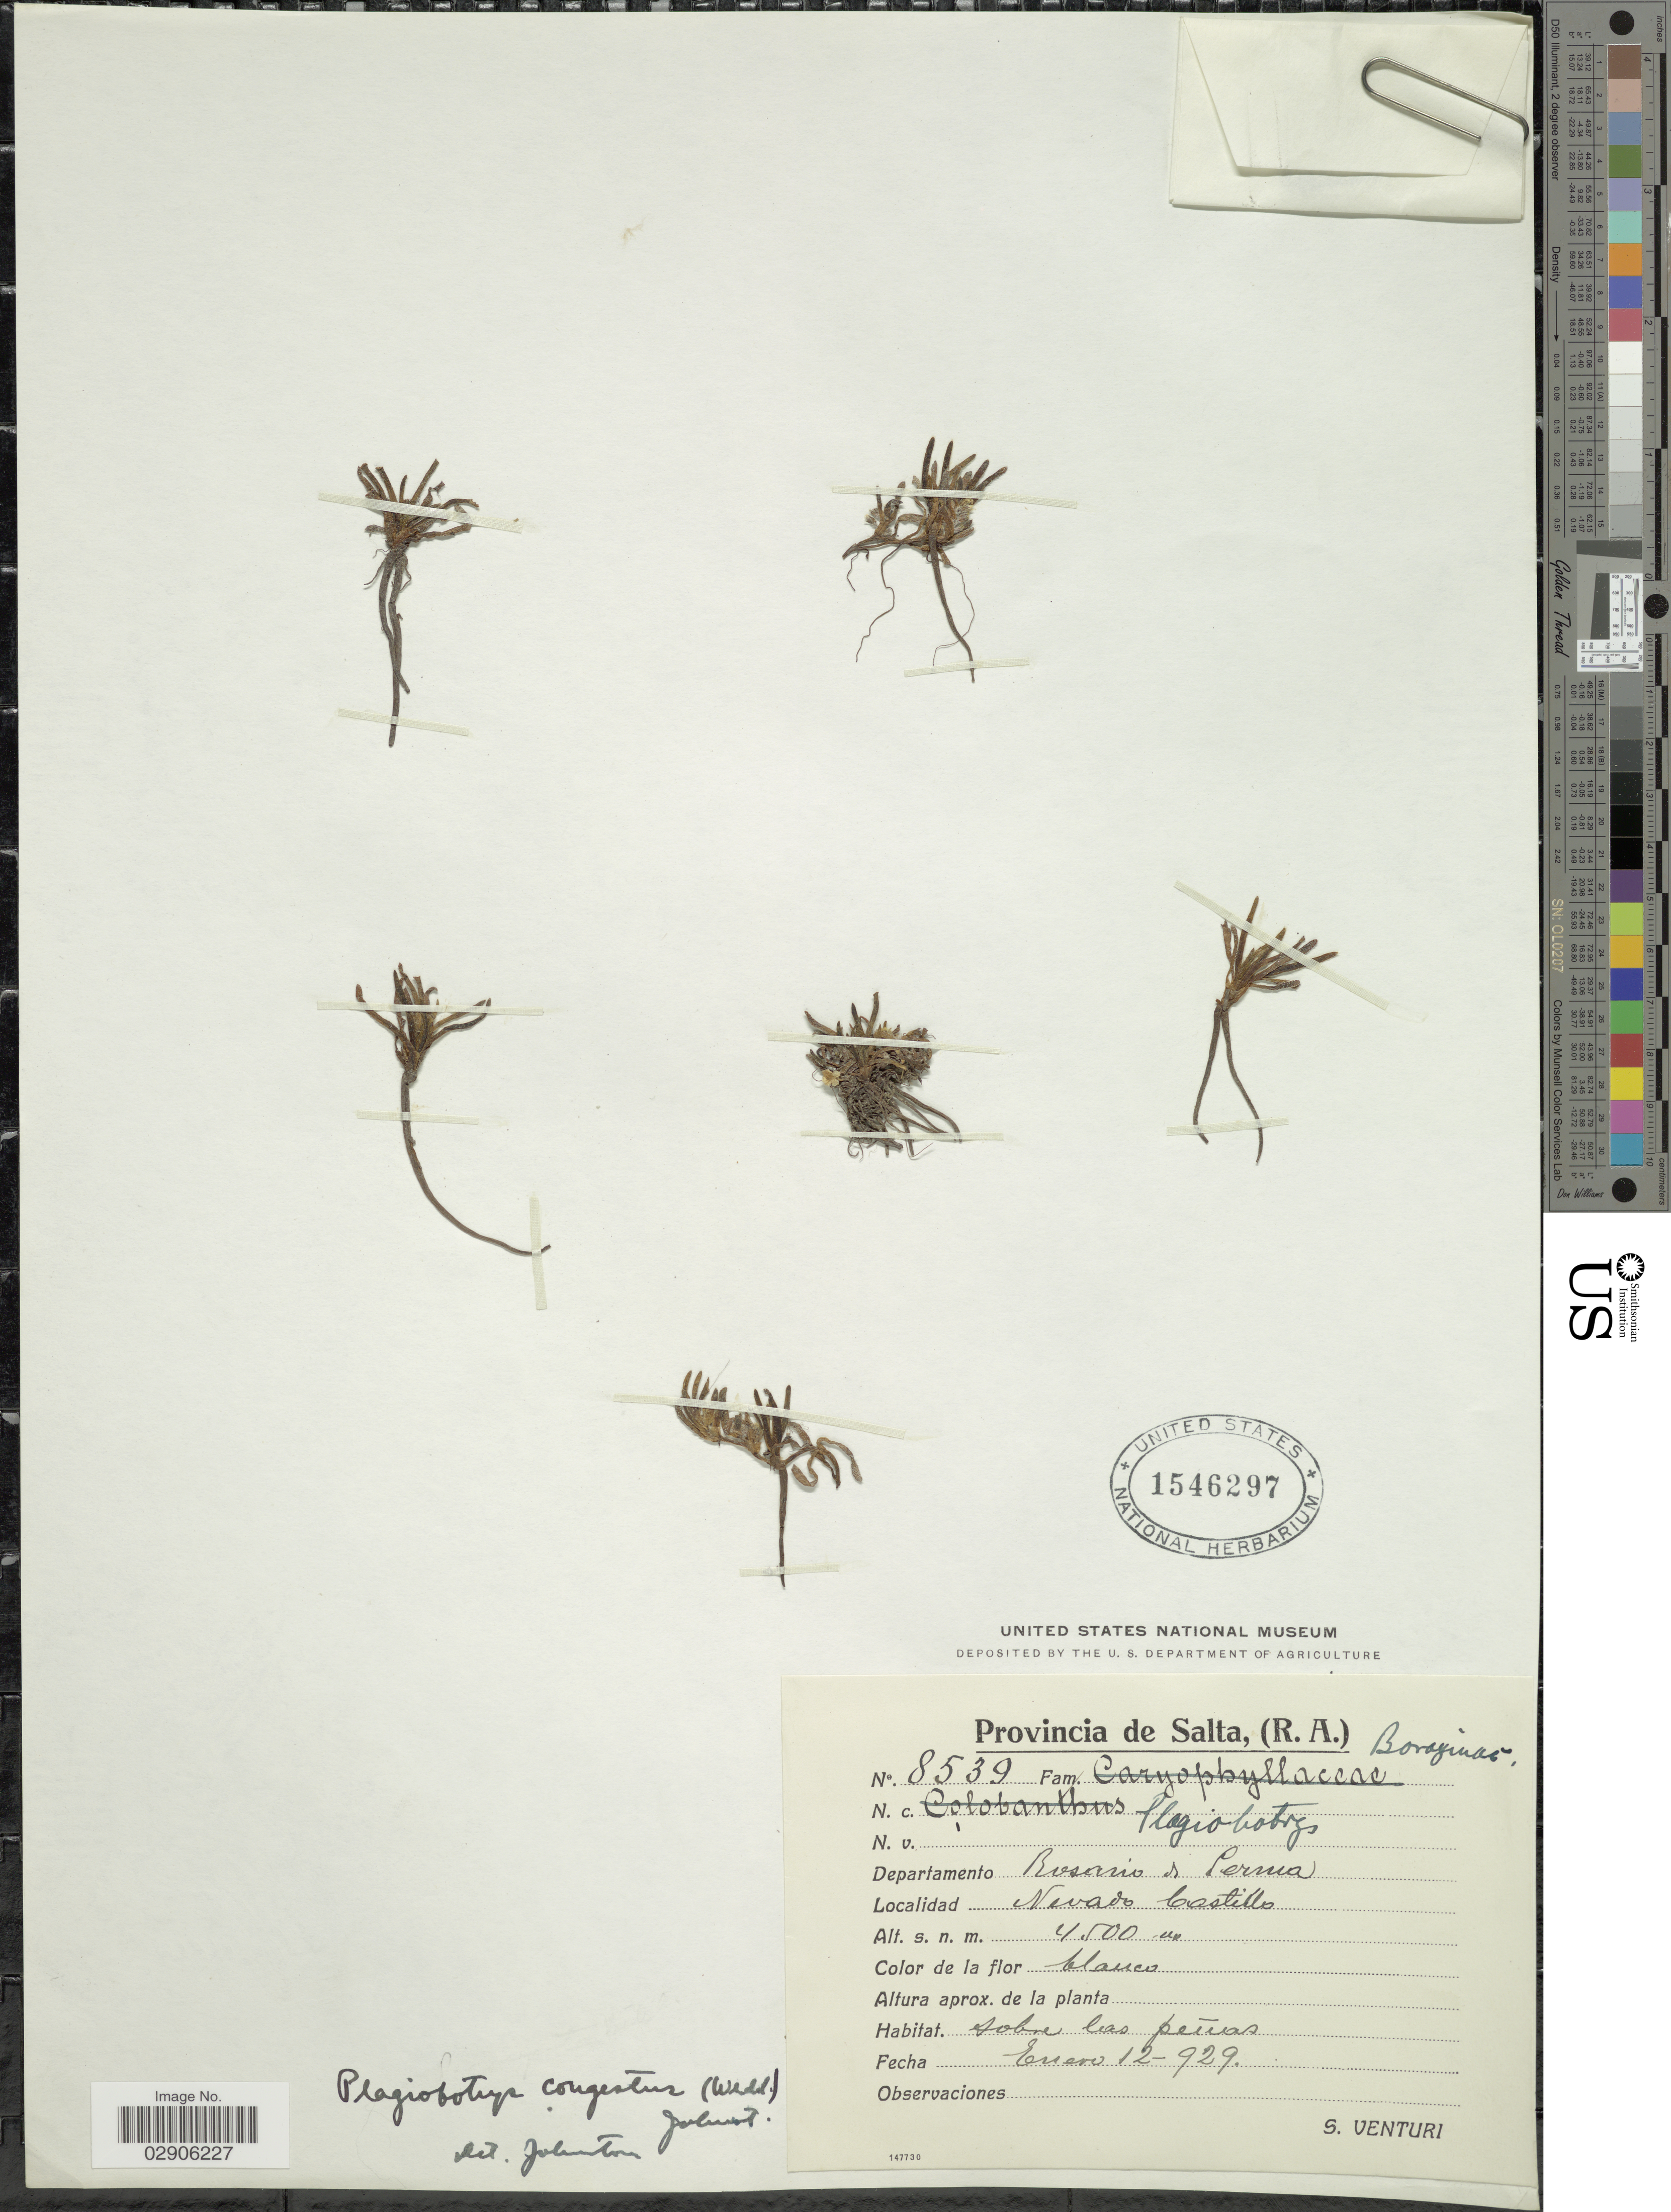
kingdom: Plantae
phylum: Tracheophyta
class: Magnoliopsida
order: Boraginales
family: Boraginaceae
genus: Plagiobothrys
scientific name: Plagiobothrys congestus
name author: (Wedd.) I.M. Johnst.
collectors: S. Venturi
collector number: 8539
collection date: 1929-01-12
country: Argentina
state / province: Salta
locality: Provincia de Salta, (R.A.), Departamento Rosario de Lerma, Nevado Castillo.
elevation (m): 4500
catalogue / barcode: US 1546297